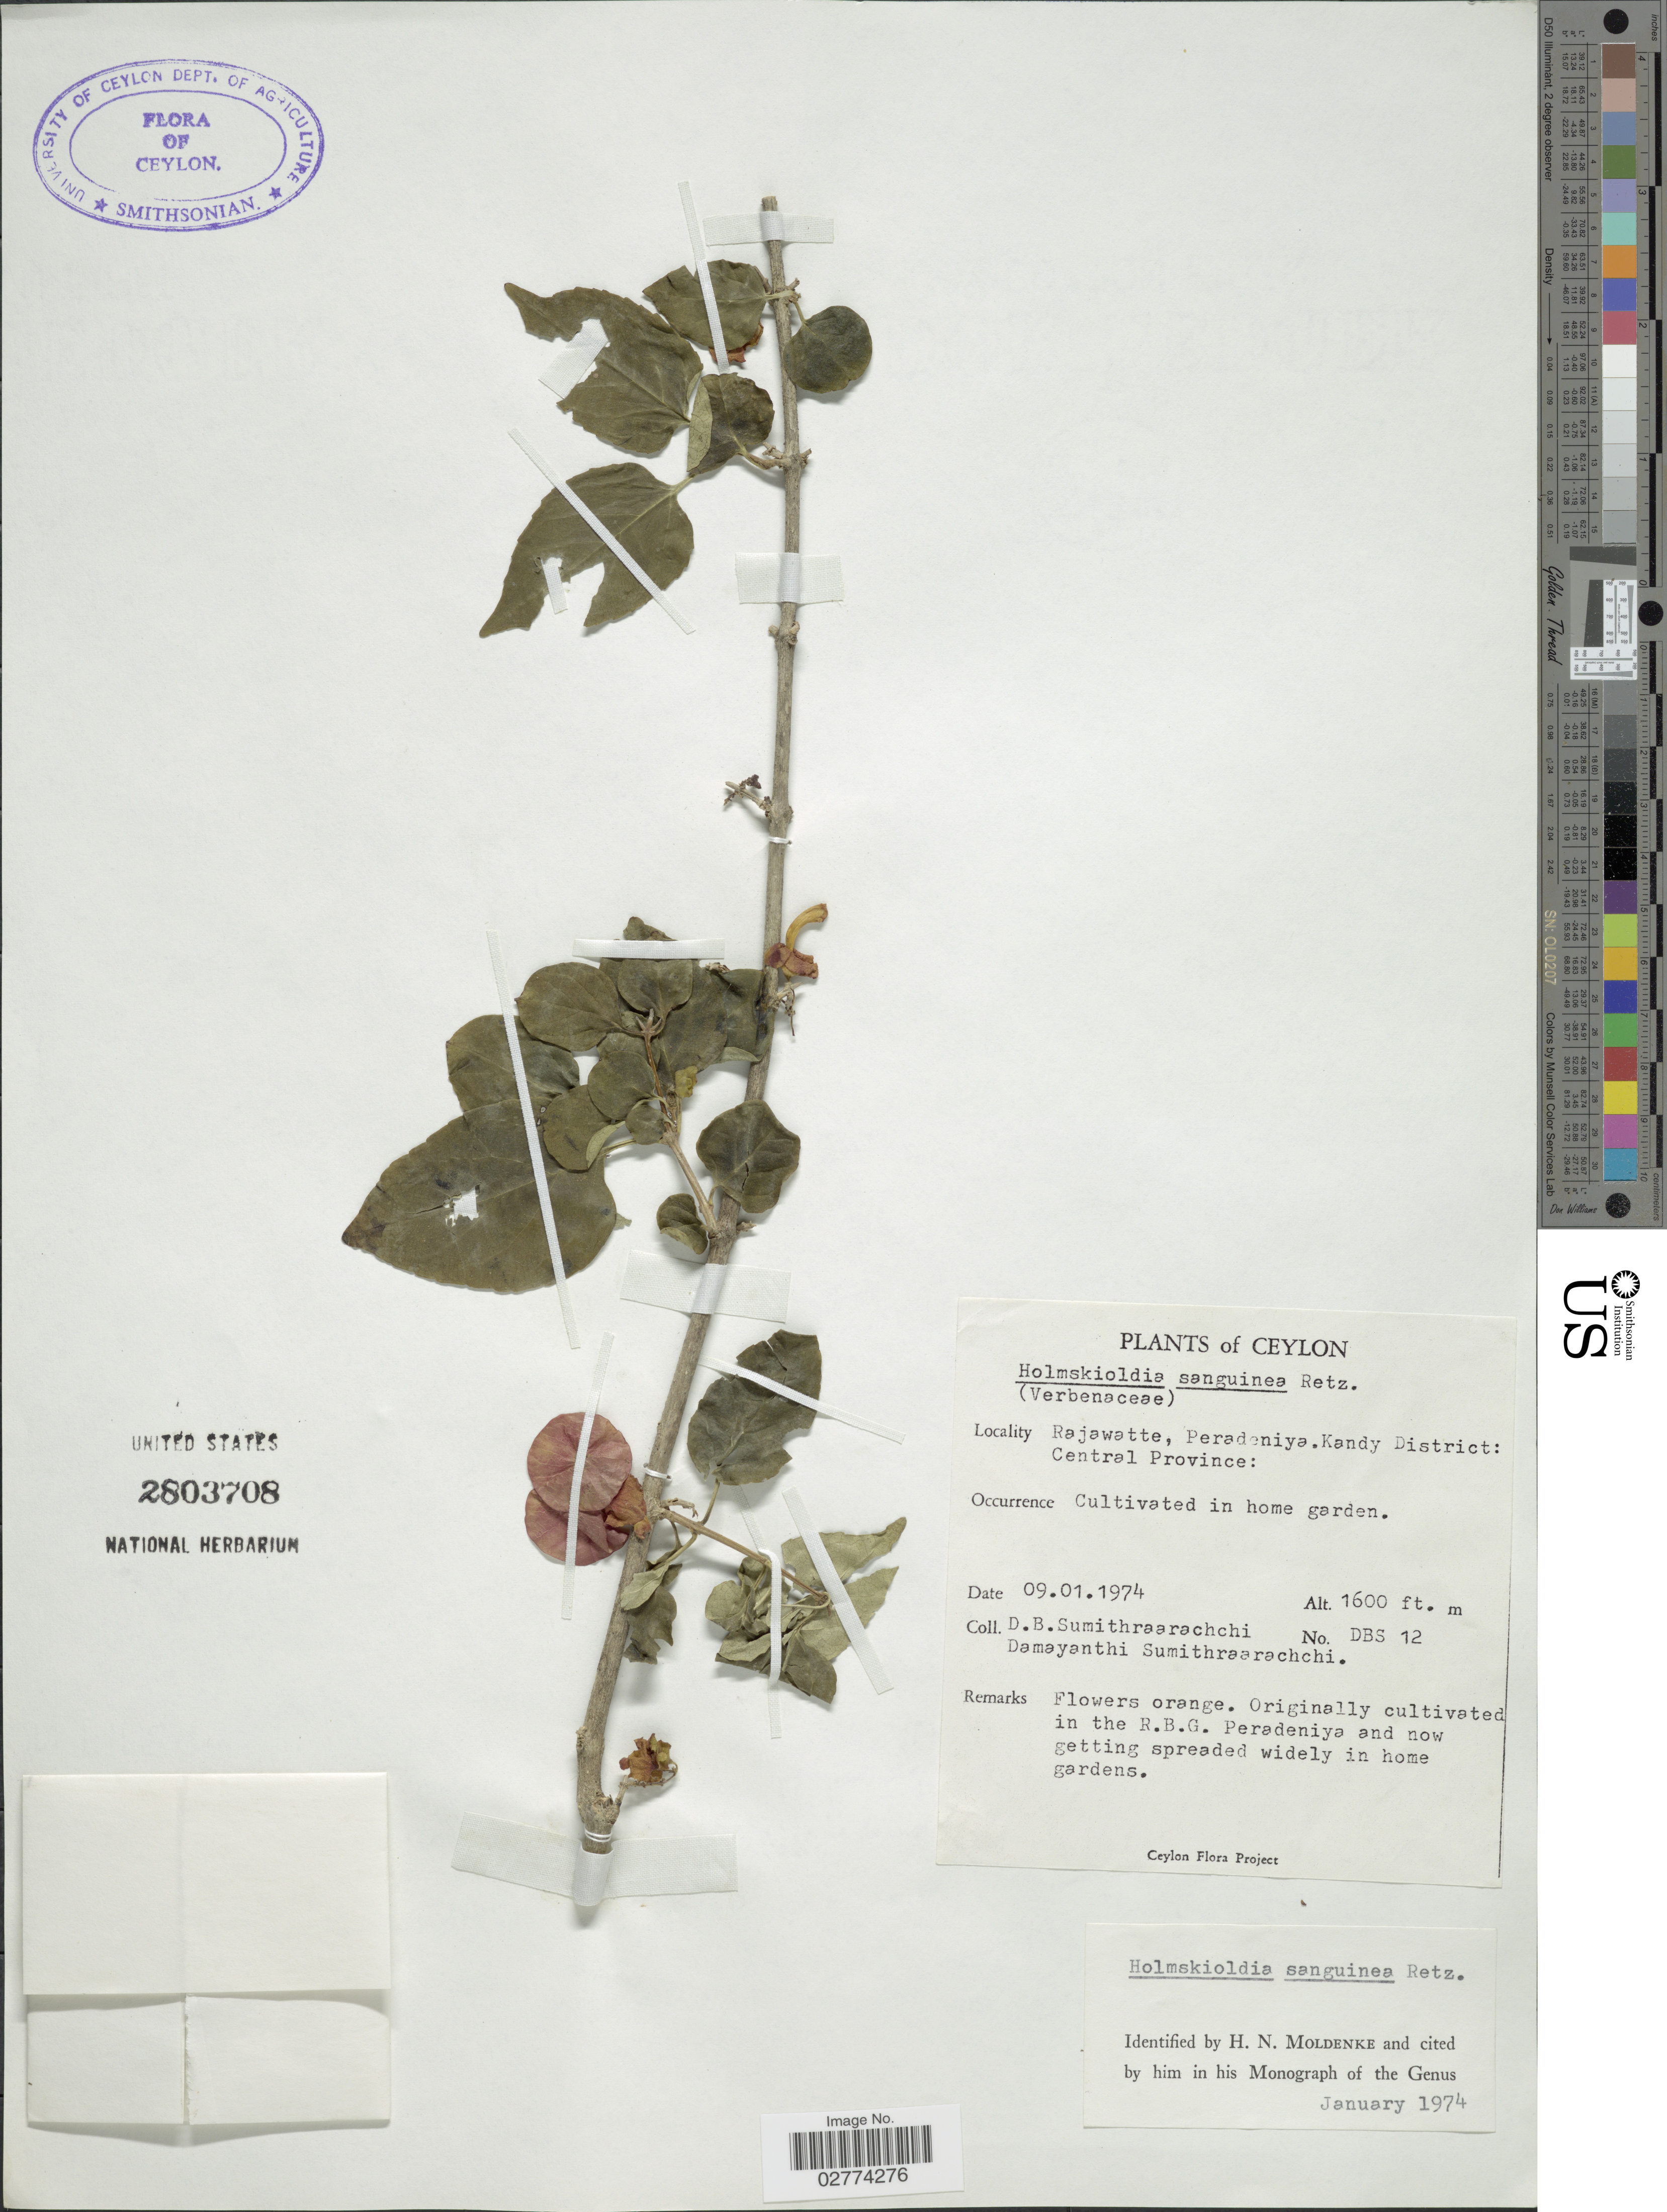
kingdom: Plantae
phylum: Tracheophyta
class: Magnoliopsida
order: Lamiales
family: Lamiaceae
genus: Holmskioldia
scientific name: Holmskioldia sanguinea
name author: Retz.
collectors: D. B. Sumithraarachchi & D. Sumithraarachchi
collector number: DBS12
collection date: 1974-01-09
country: Sri Lanka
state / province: Central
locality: Ceylon. Rajawatte, Paradeniya. Kandy District.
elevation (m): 488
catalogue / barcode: US 2803708